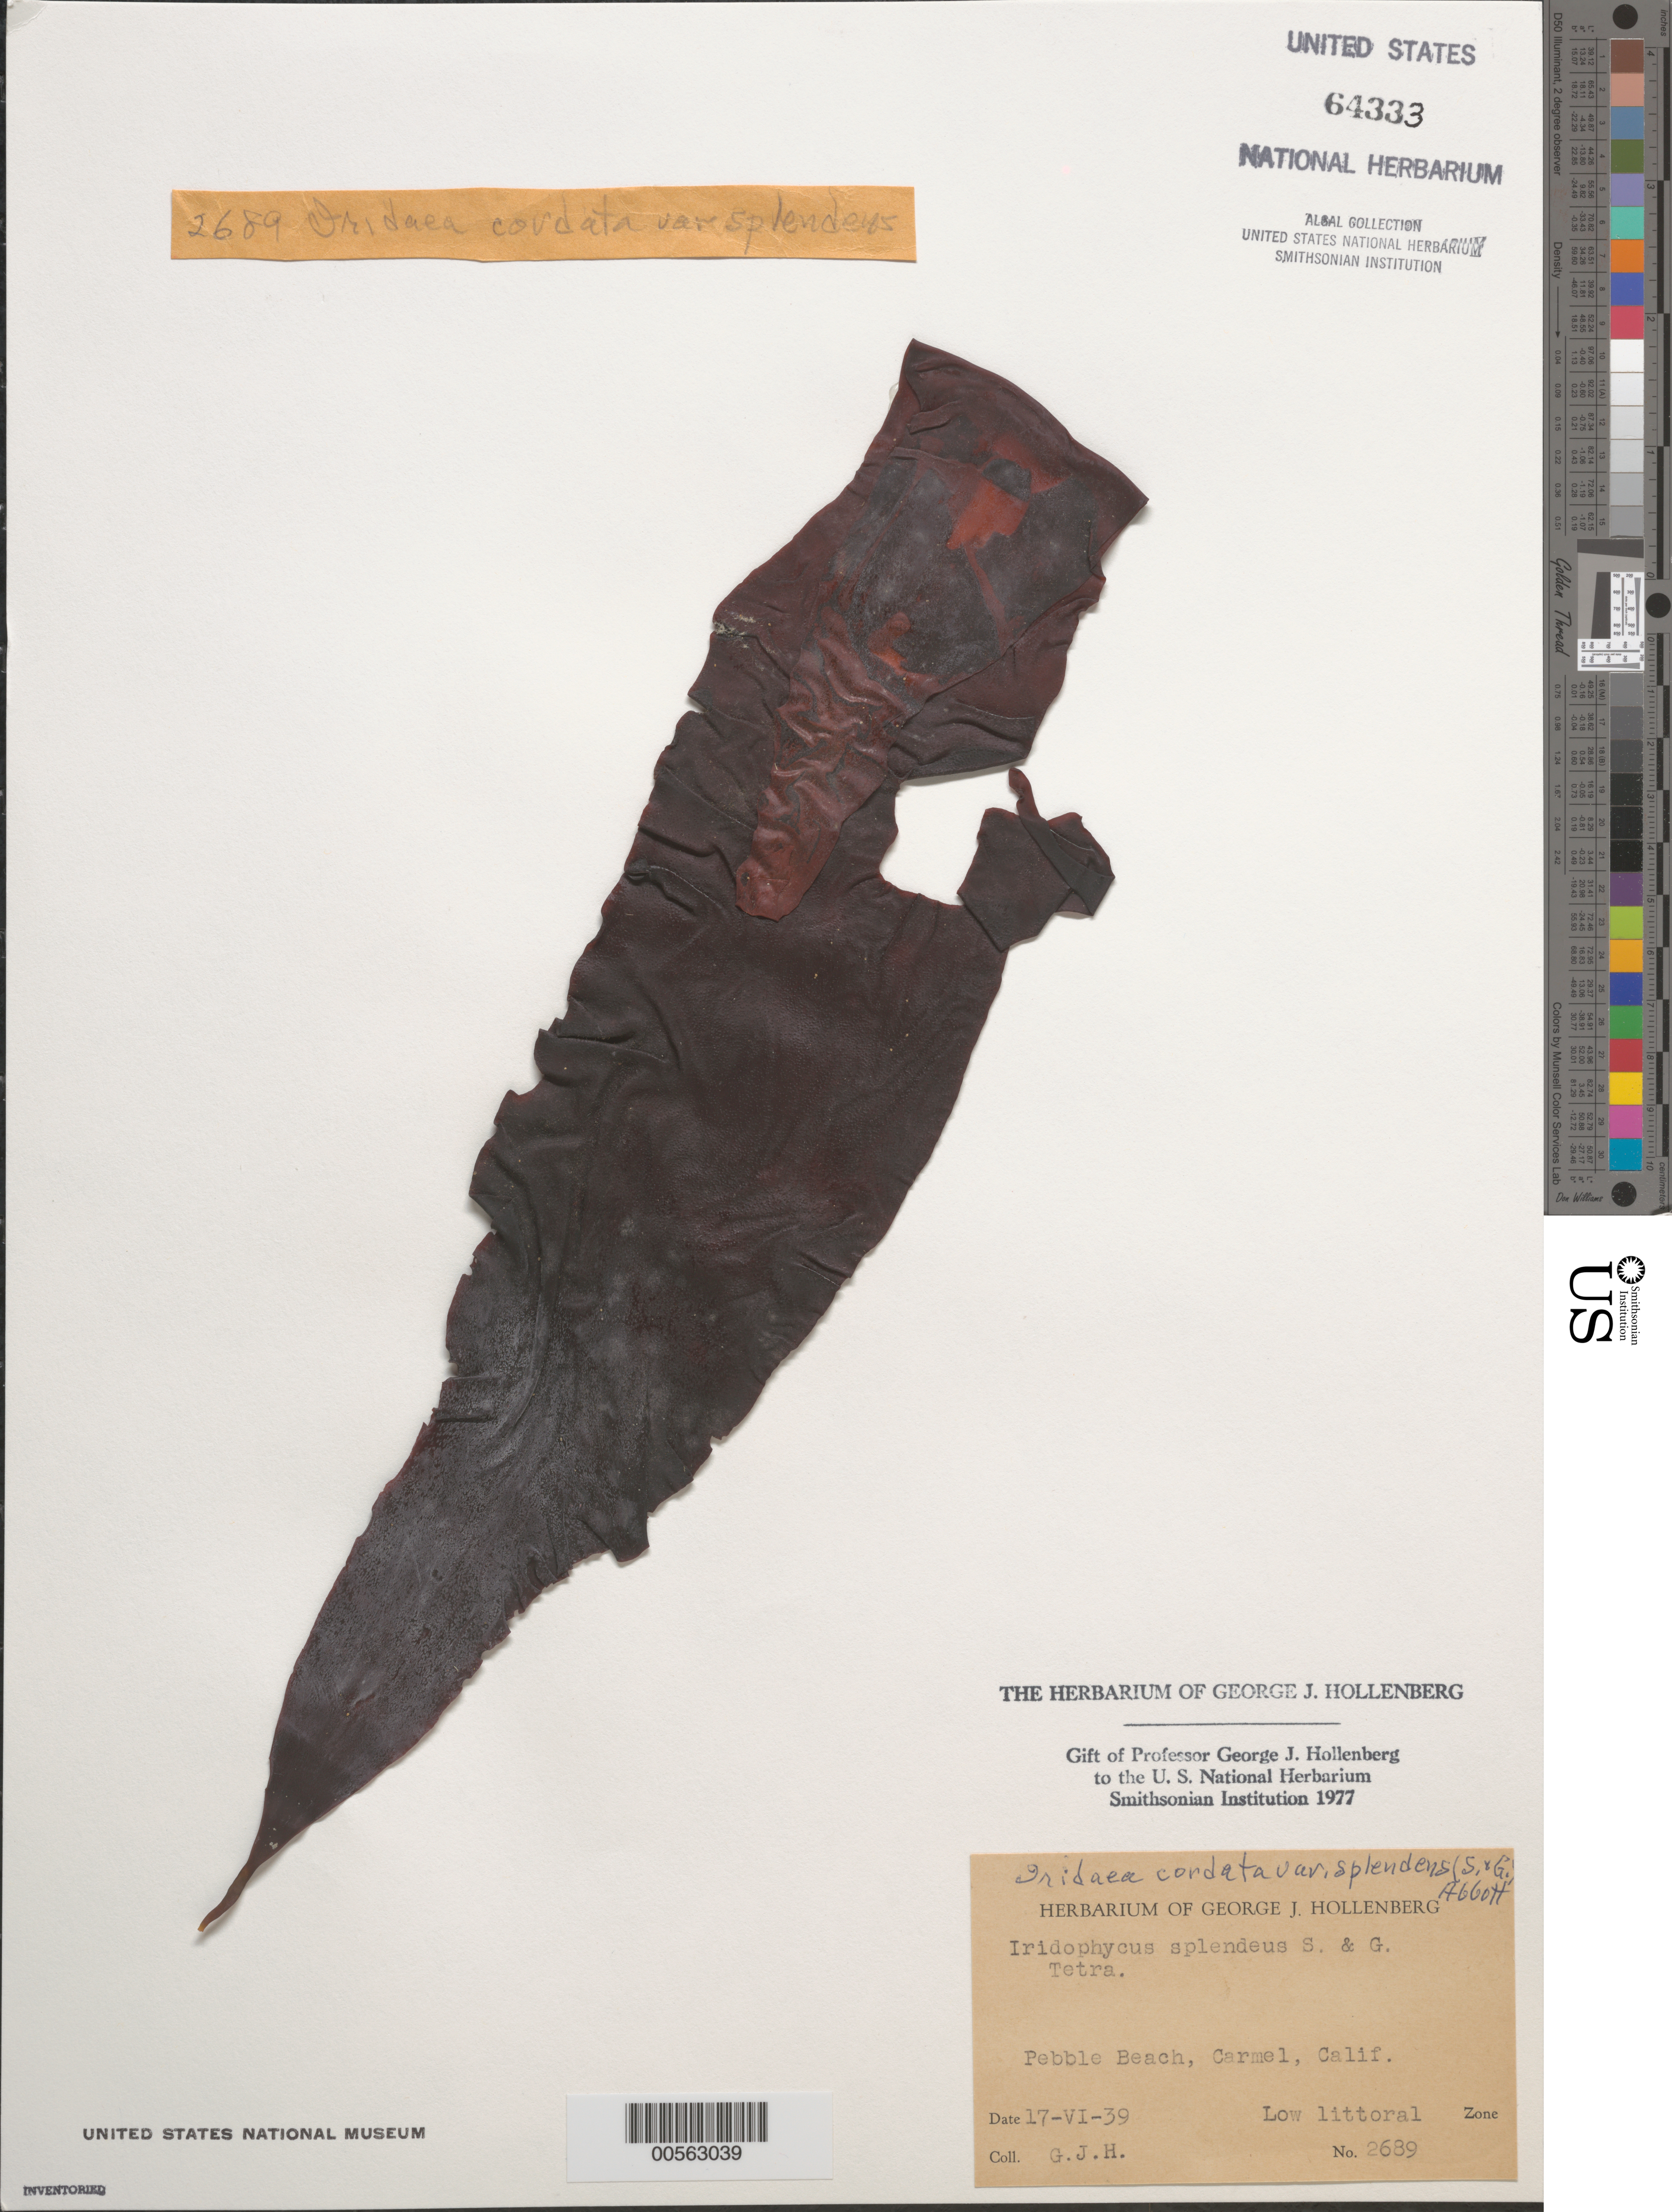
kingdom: Plantae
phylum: Rhodophyta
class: Florideophyceae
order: Gigartinales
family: Gigartinaceae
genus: Iridaea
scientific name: Iridaea cordata var. splendens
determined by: Hollenberg, George J.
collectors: G. Hollenberg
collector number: GJH 2689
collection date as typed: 17 Jun 1939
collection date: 1939-06-17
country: United States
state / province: California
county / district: Monterey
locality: Pebble Beach, Carmel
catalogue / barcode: US 64333